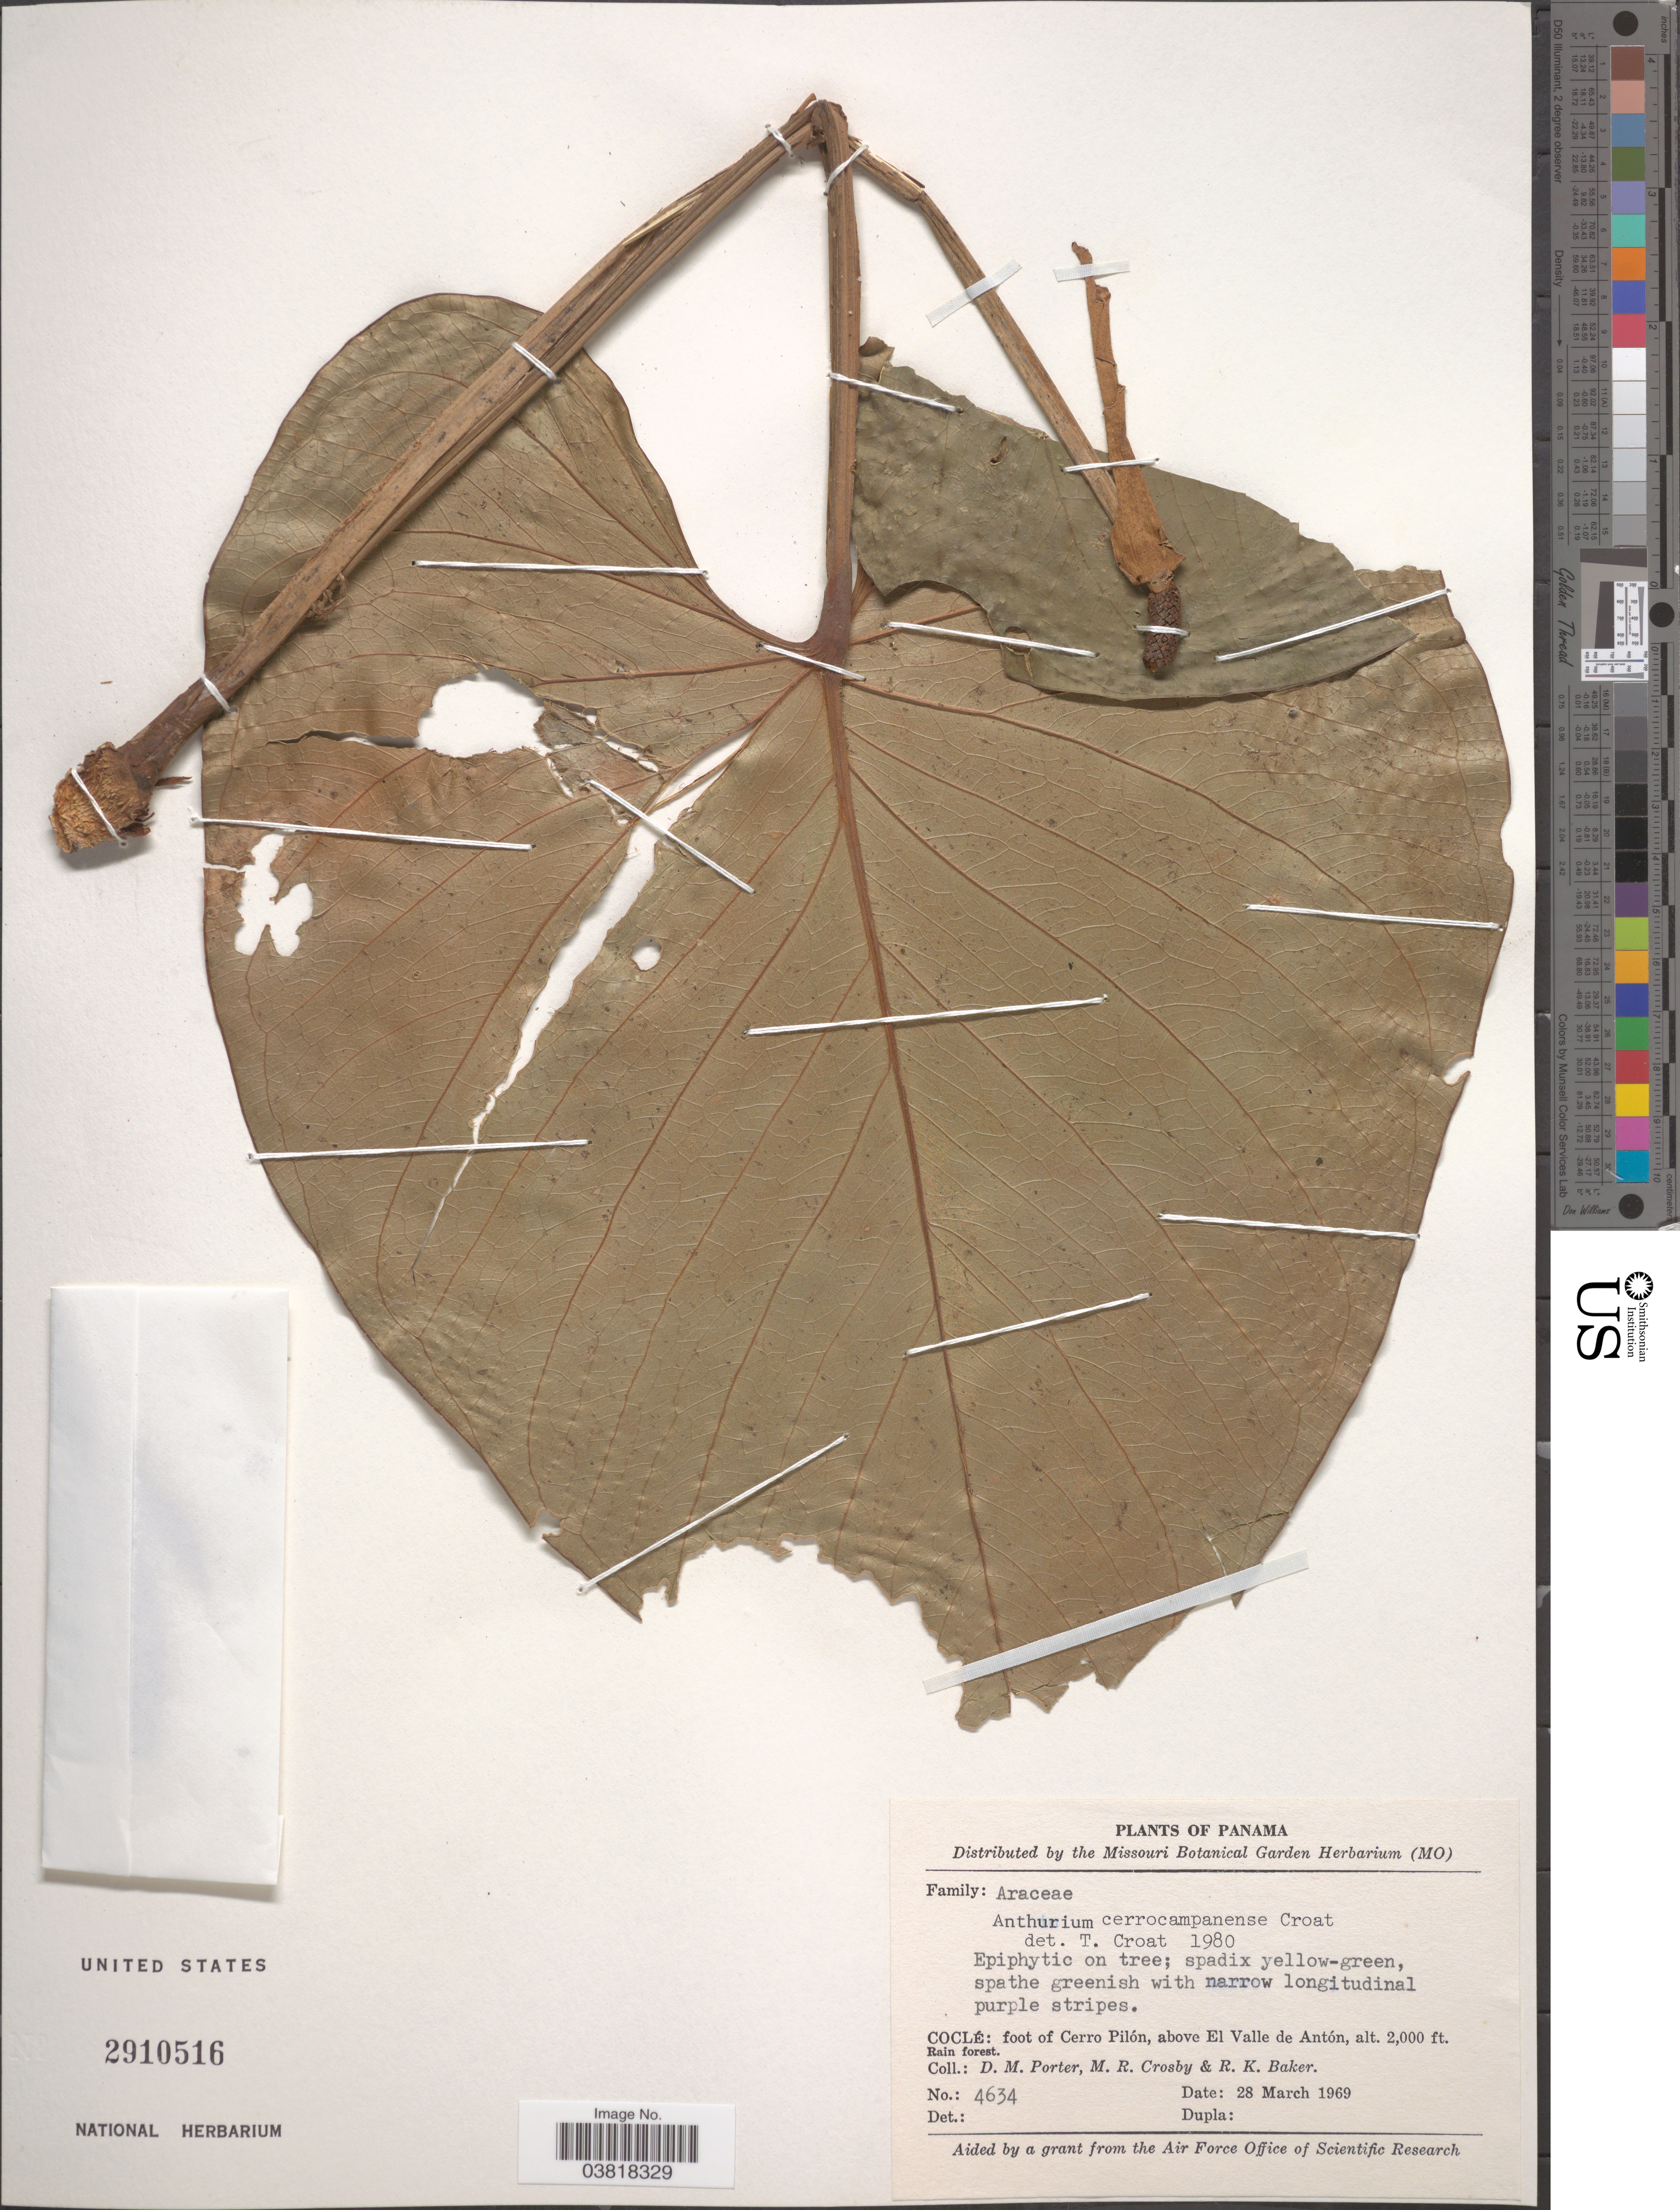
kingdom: Plantae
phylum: Tracheophyta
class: Liliopsida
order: Alismatales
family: Araceae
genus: Anthurium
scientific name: Anthurium cerrocampanense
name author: Croat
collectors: D. Porter, M. R. Crosby & R. K. Baker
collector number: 4634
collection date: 1969-03-28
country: Panama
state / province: Cocle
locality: Foot of Cerro Pilón, above El Valle de Antón.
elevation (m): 610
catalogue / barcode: US 2910516